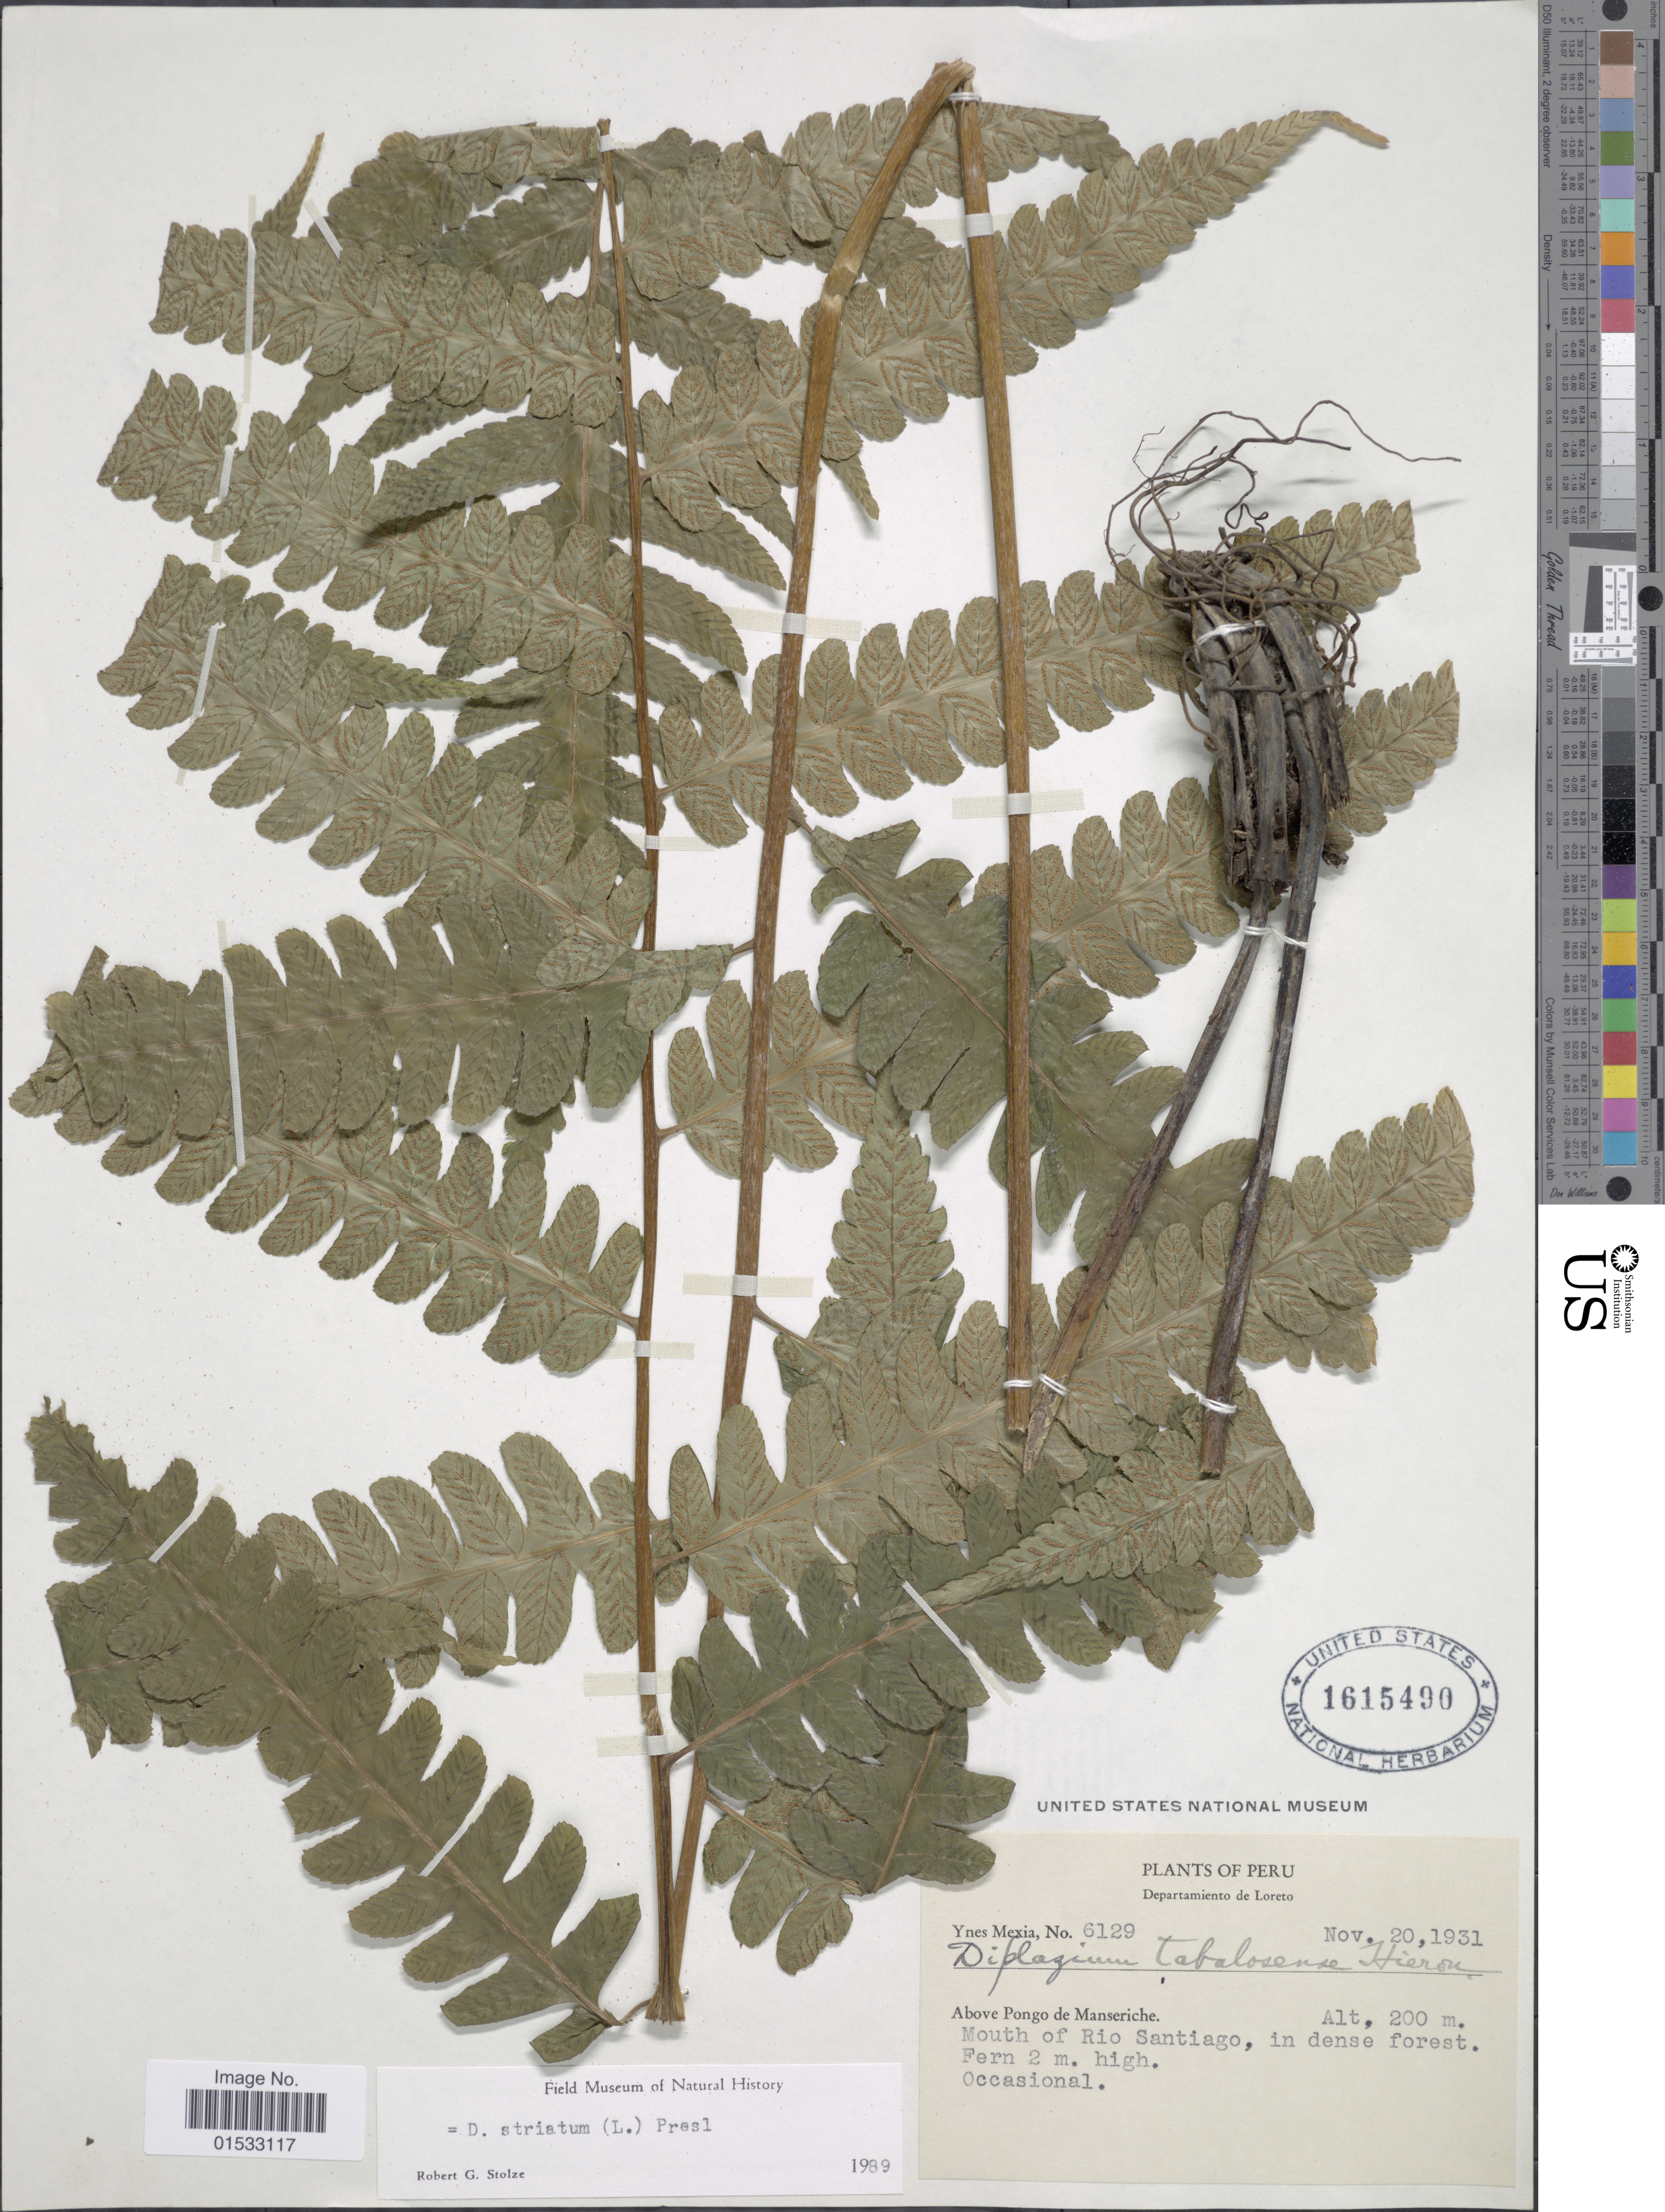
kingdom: Plantae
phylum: Tracheophyta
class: Polypodiopsida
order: Polypodiales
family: Athyriaceae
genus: Diplazium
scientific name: Diplazium striatum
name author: (L.) C. Presl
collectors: Y. Mexia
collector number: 6129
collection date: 1931-11-20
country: Peru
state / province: Loreto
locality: Above Pongo de Manseriche, mouth of Rio Santiago, in dense forest.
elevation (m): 200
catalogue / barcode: US 1615490